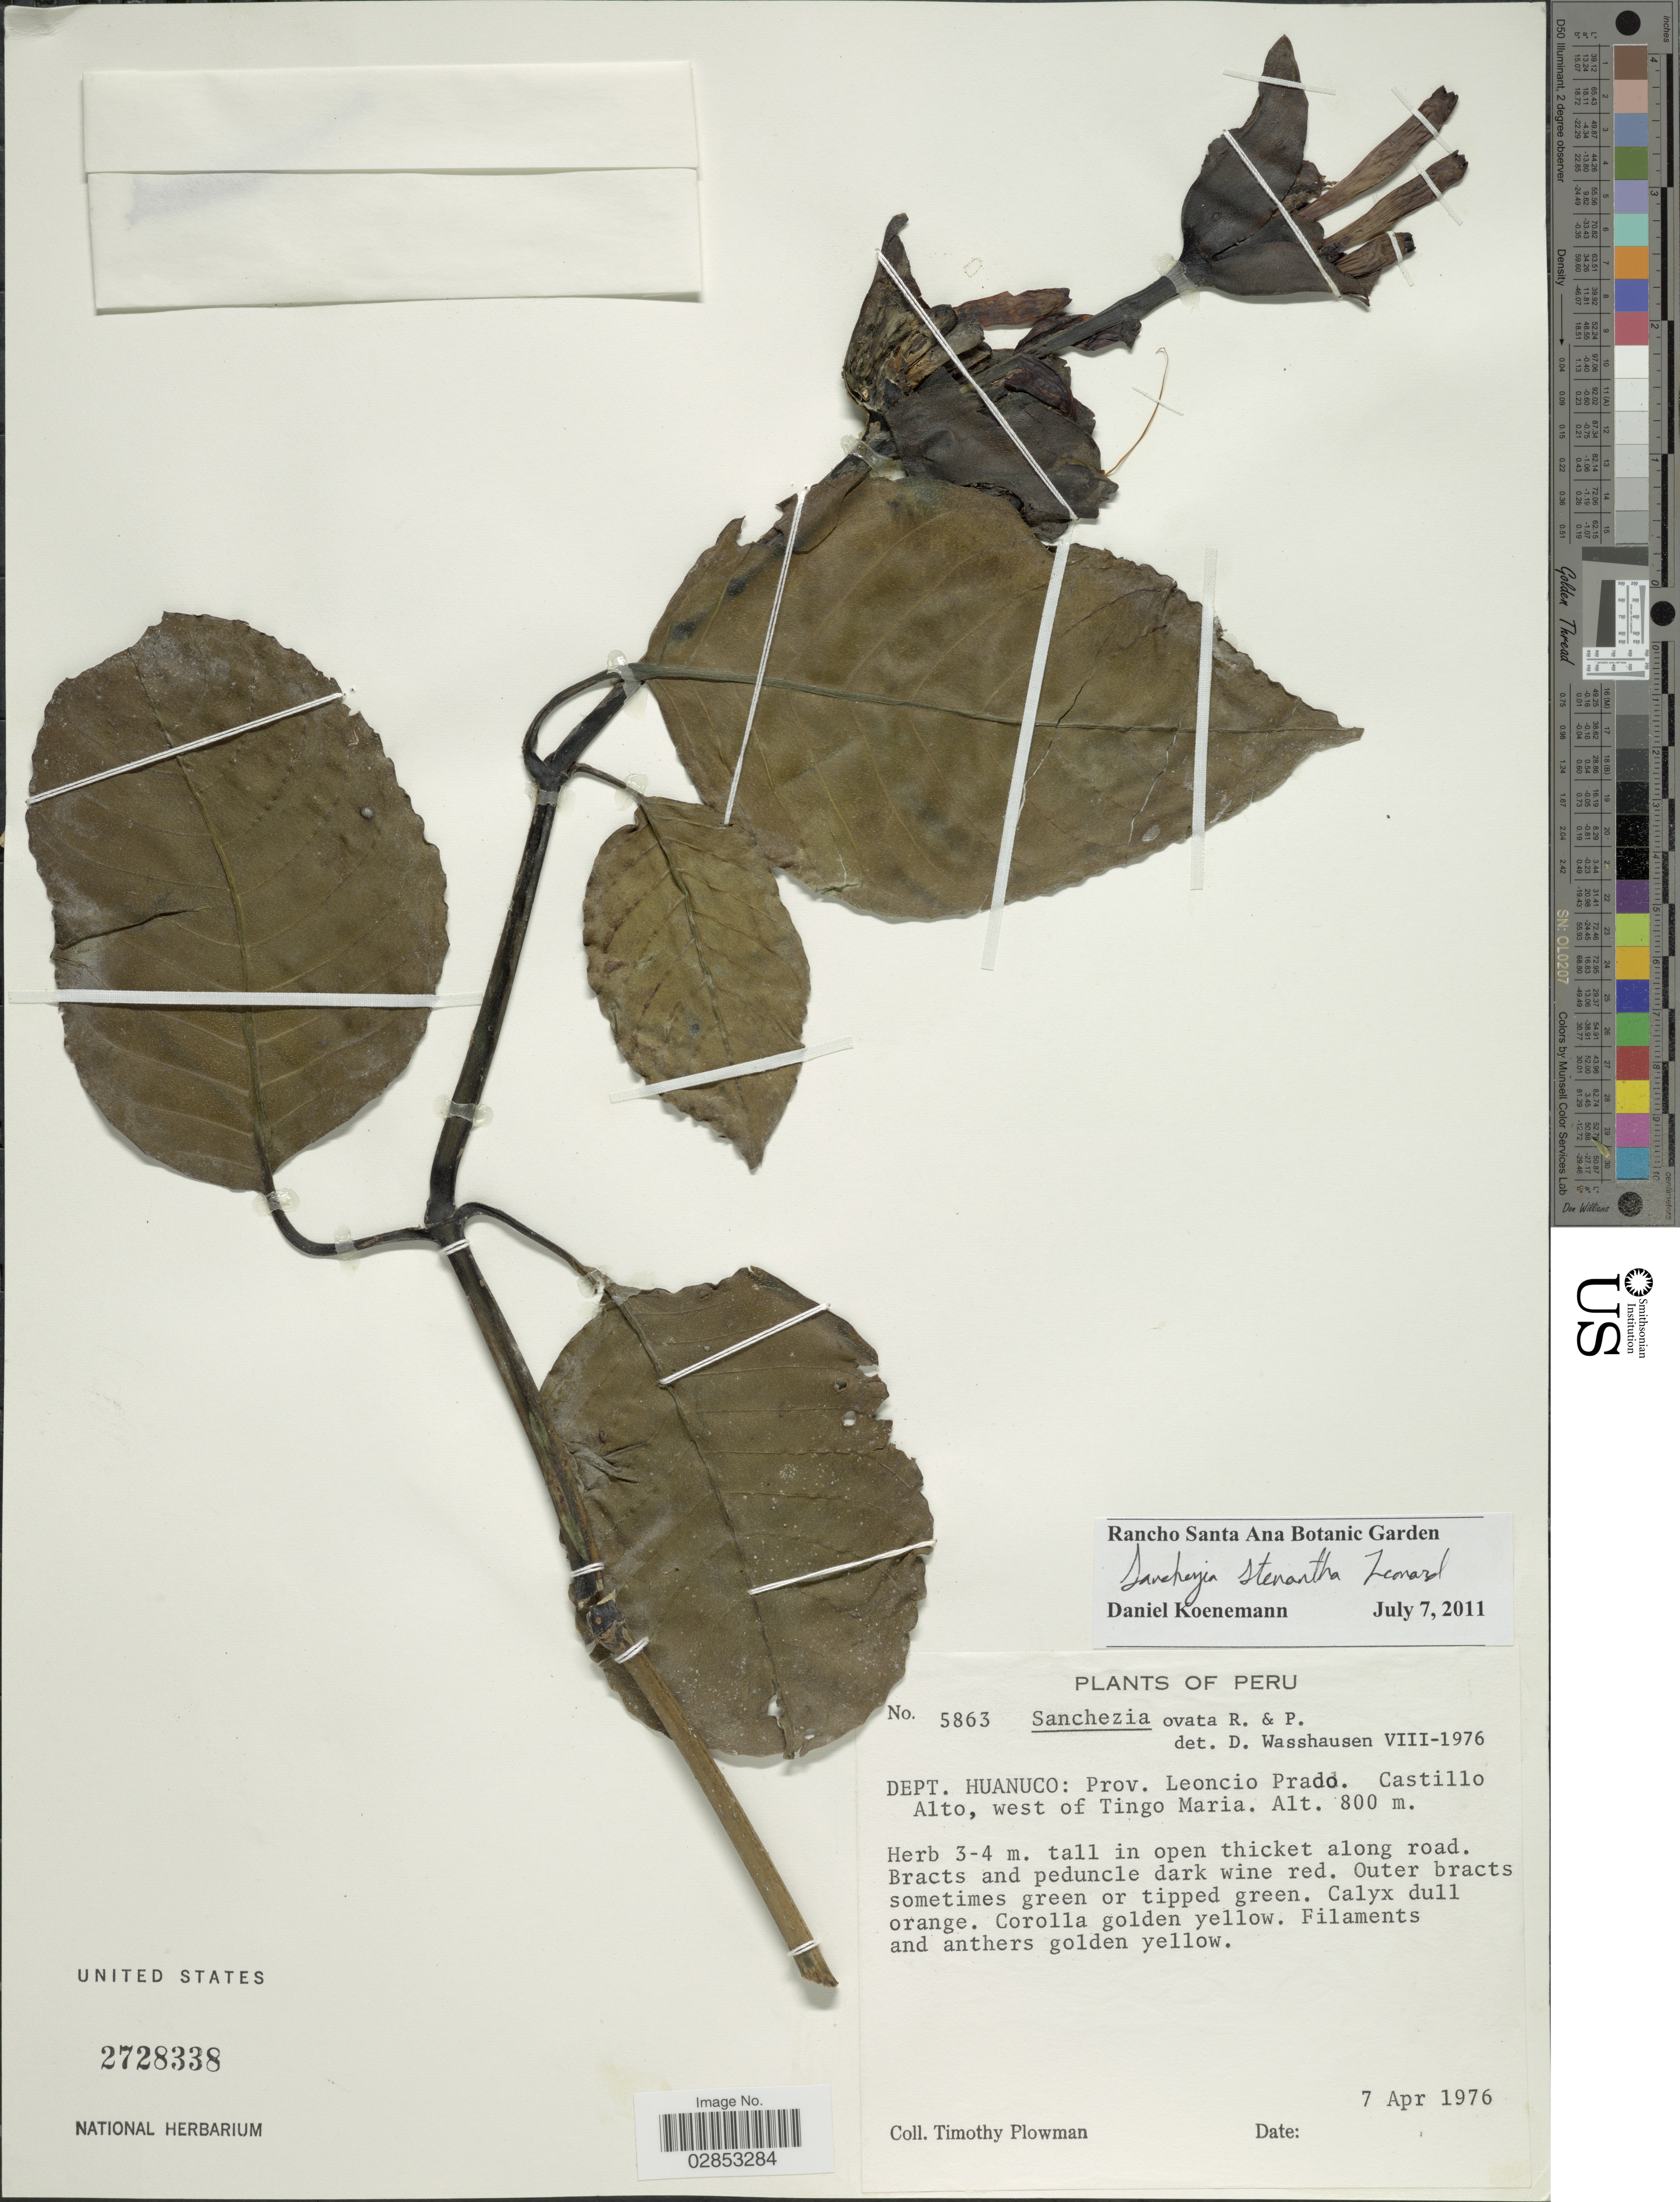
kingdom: Plantae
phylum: Tracheophyta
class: Magnoliopsida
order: Lamiales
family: Acanthaceae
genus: Sanchezia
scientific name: Sanchezia ovata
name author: Ruiz & Pav.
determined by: Azevedo, Igor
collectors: T. Plowman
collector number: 5863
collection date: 1976-04-07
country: Peru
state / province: Huánuco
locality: Dept. Huanuco: Prov. Leoncio Prado, Castillo Alto, west of Tingo Maria.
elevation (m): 800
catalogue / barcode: US 2728338